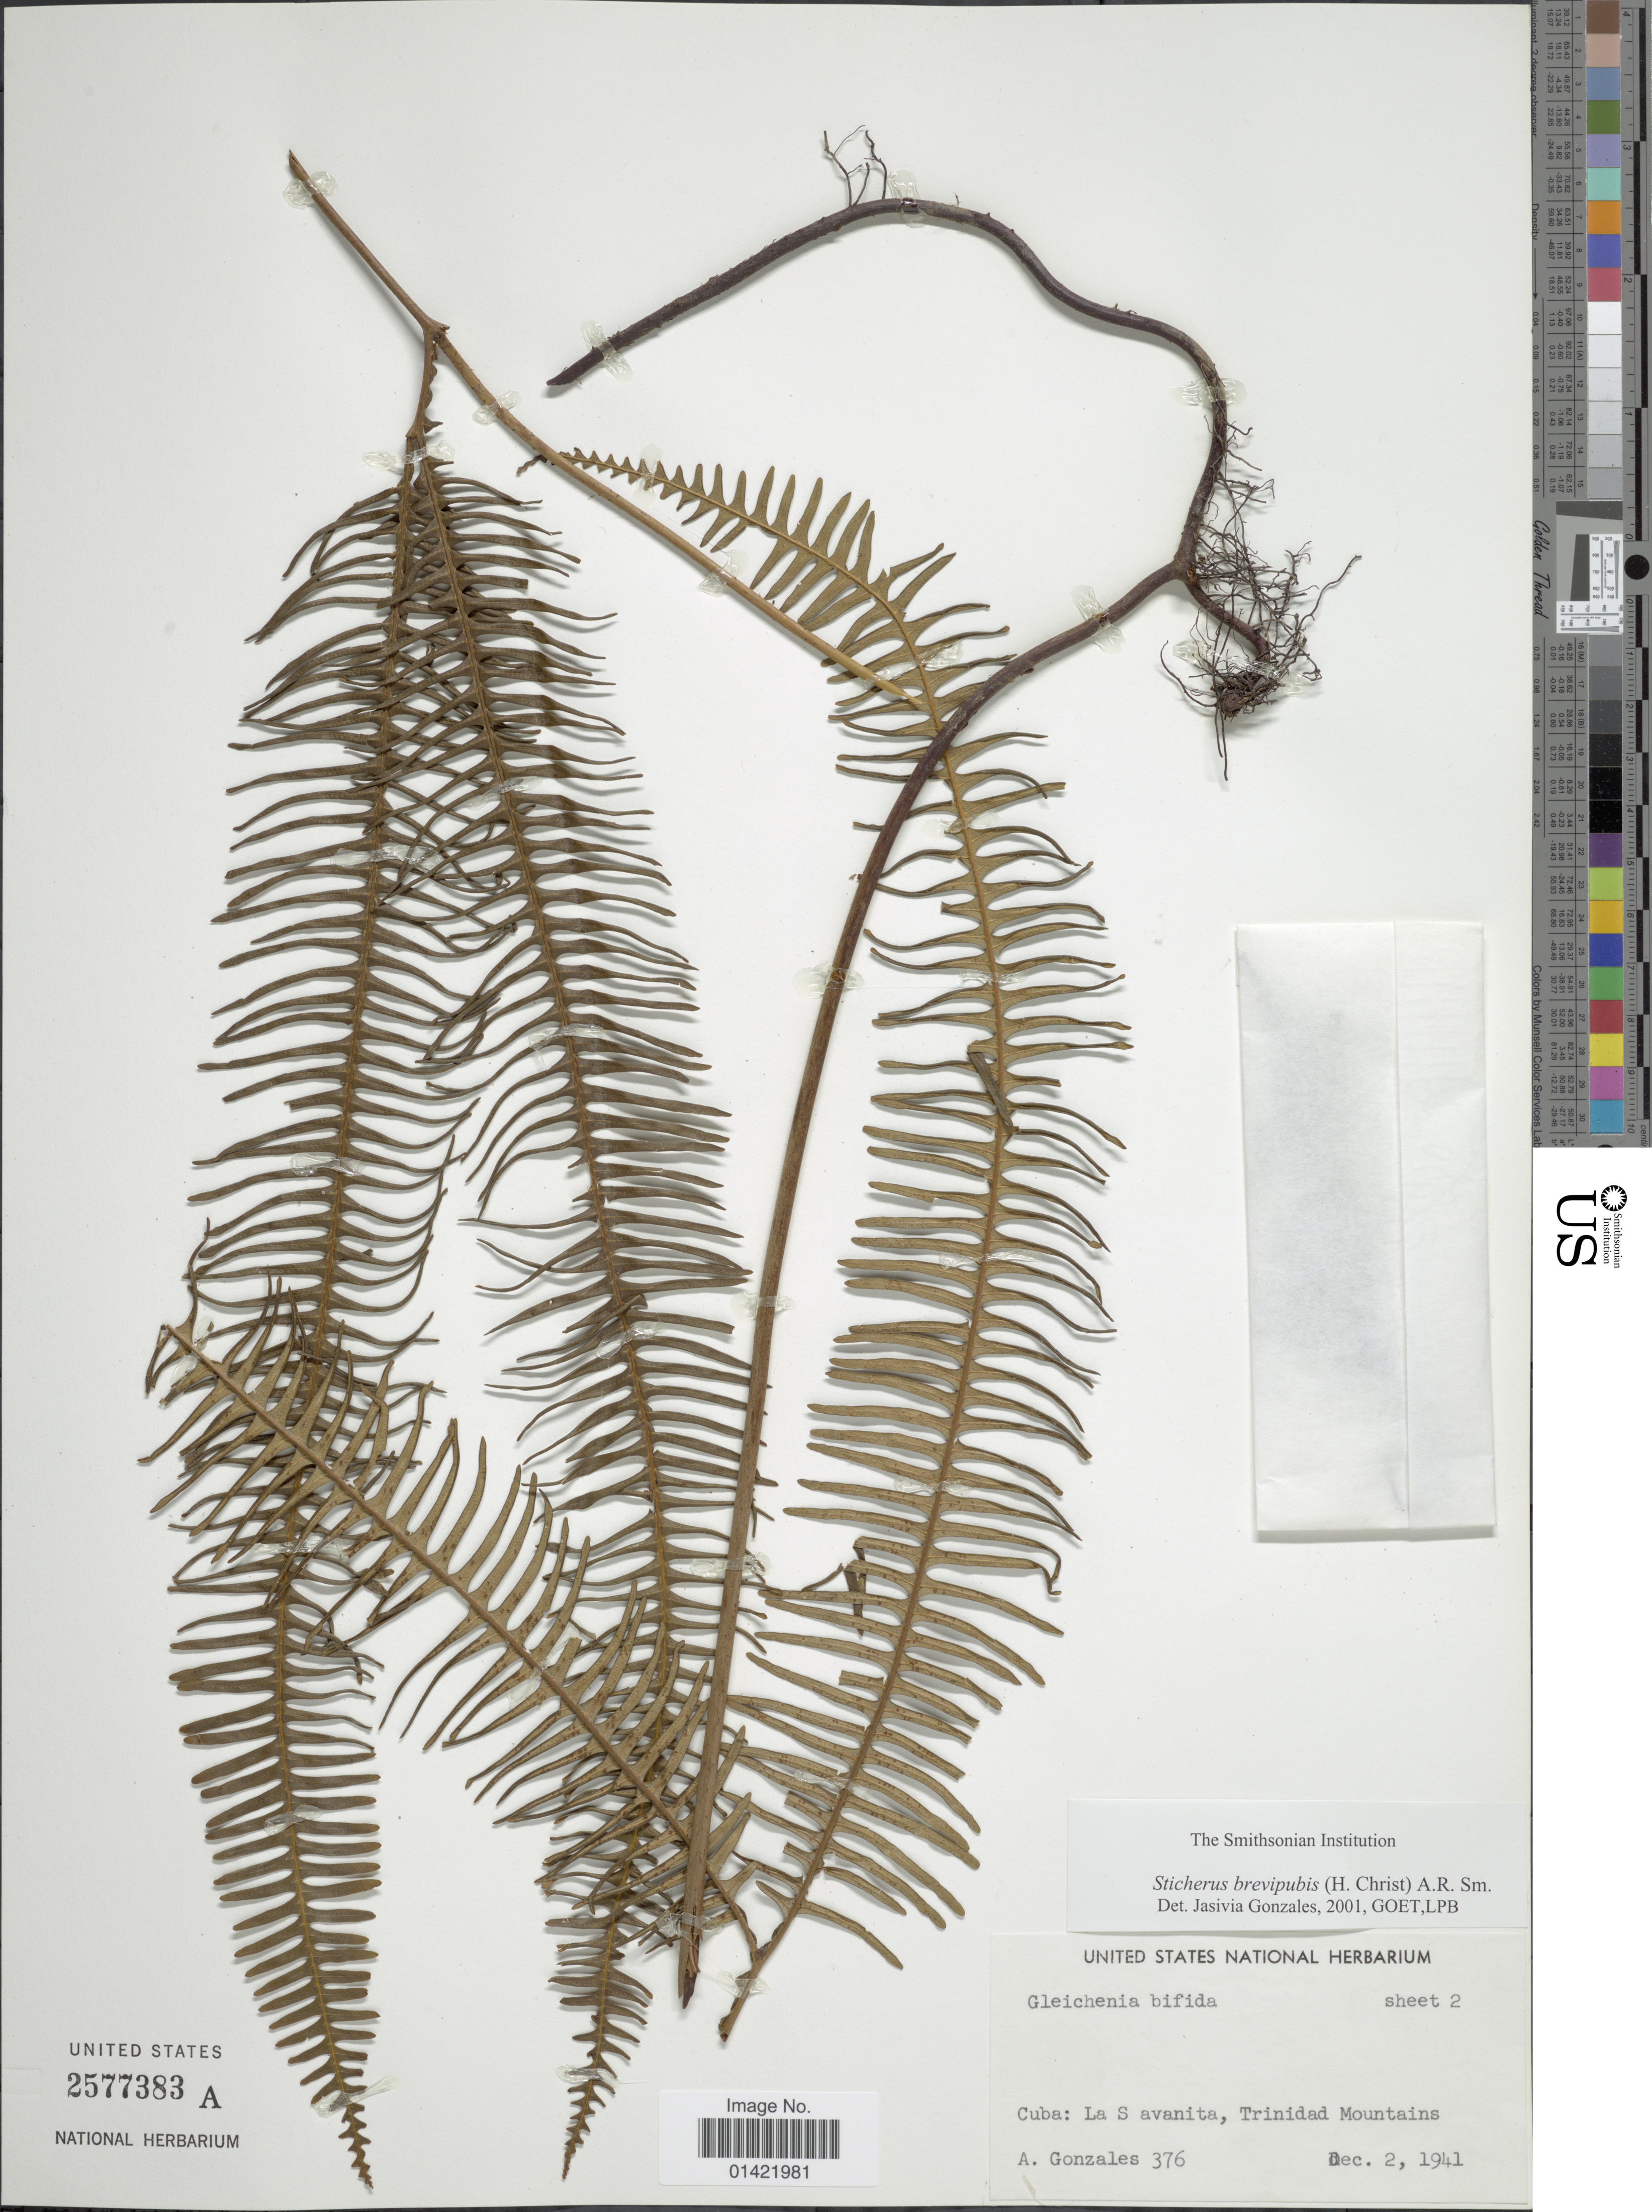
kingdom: Plantae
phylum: Tracheophyta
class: Polypodiopsida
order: Gleicheniales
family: Gleicheniaceae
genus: Sticherus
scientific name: Sticherus fulvus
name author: (Desv.) Ching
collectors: A. Gonzáles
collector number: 376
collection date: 1941-12-02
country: Cuba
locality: La S avanita, Trinidad Mountains.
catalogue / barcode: US 2577383A